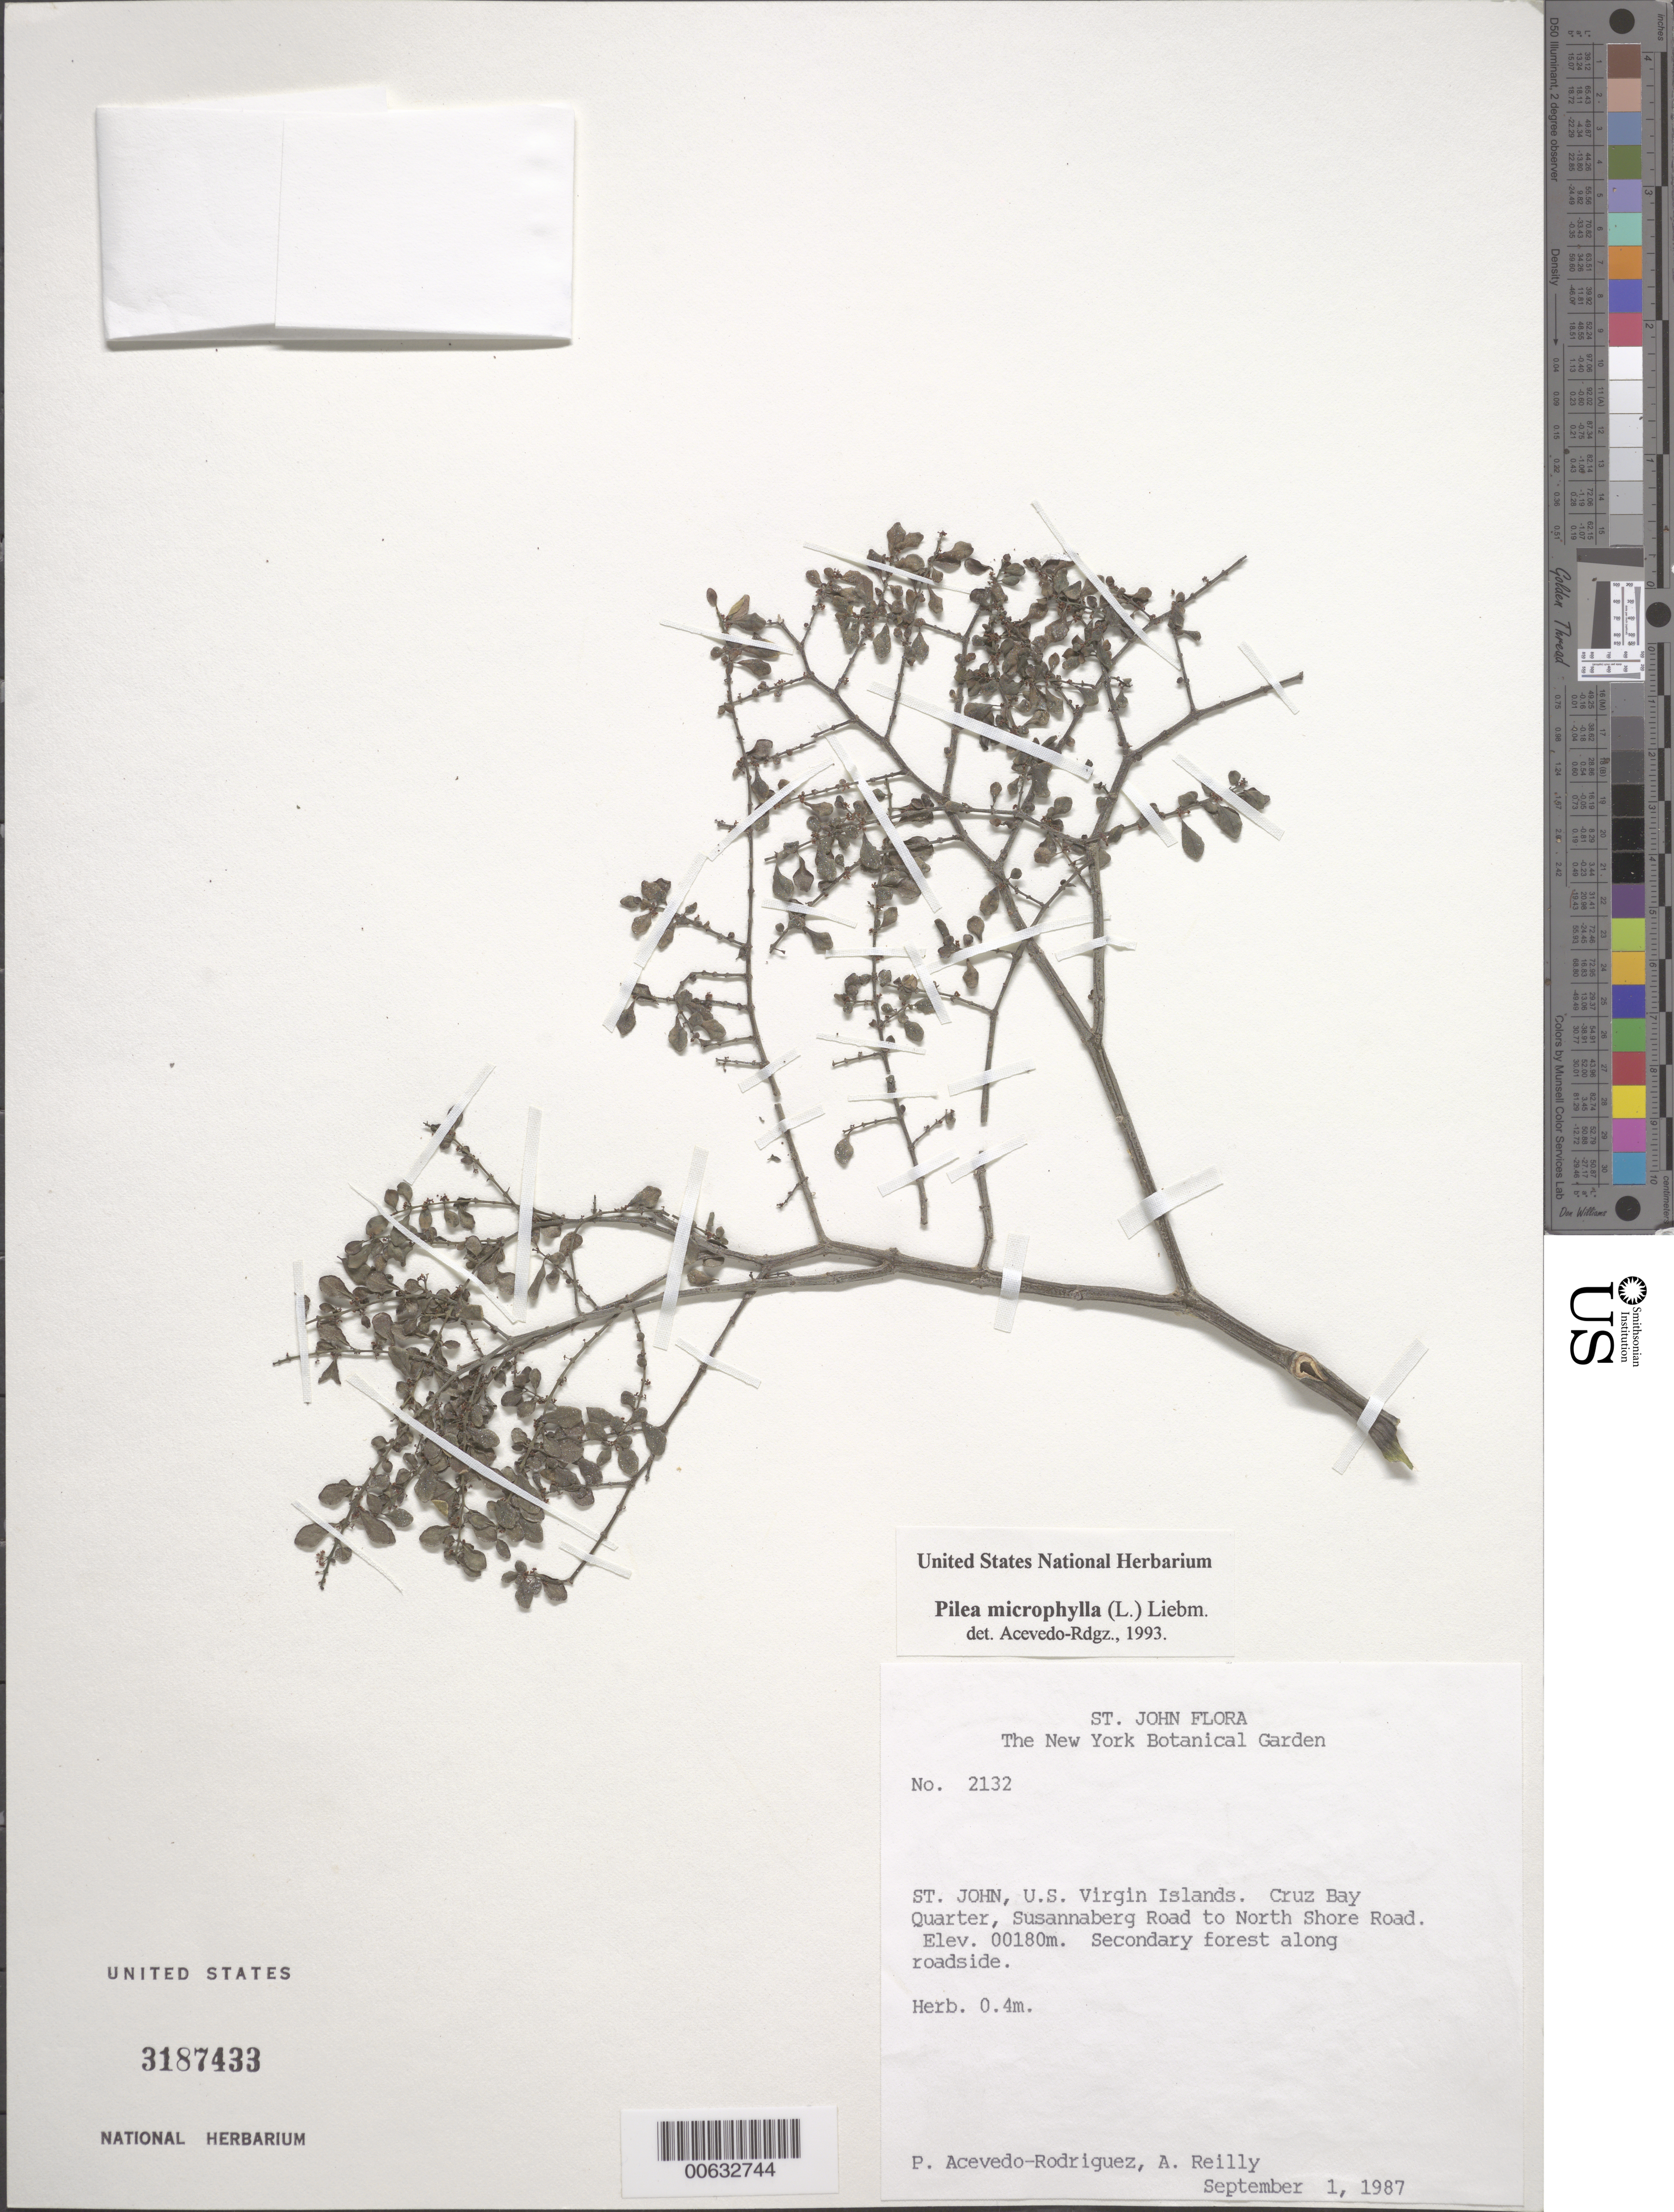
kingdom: Plantae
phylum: Tracheophyta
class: Magnoliopsida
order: Rosales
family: Urticaceae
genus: Pilea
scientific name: Pilea microphylla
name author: (L.) Liebm.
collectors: P. Acevedo-Rodr. & A. Reilly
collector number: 2132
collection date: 1987-09-01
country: U.S. Virgin Islands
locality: St. John. Cruz Bay Quarter, Susannaberg Road to North Shore Road. Secondary forest along roadside.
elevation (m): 180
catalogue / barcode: US 3187433